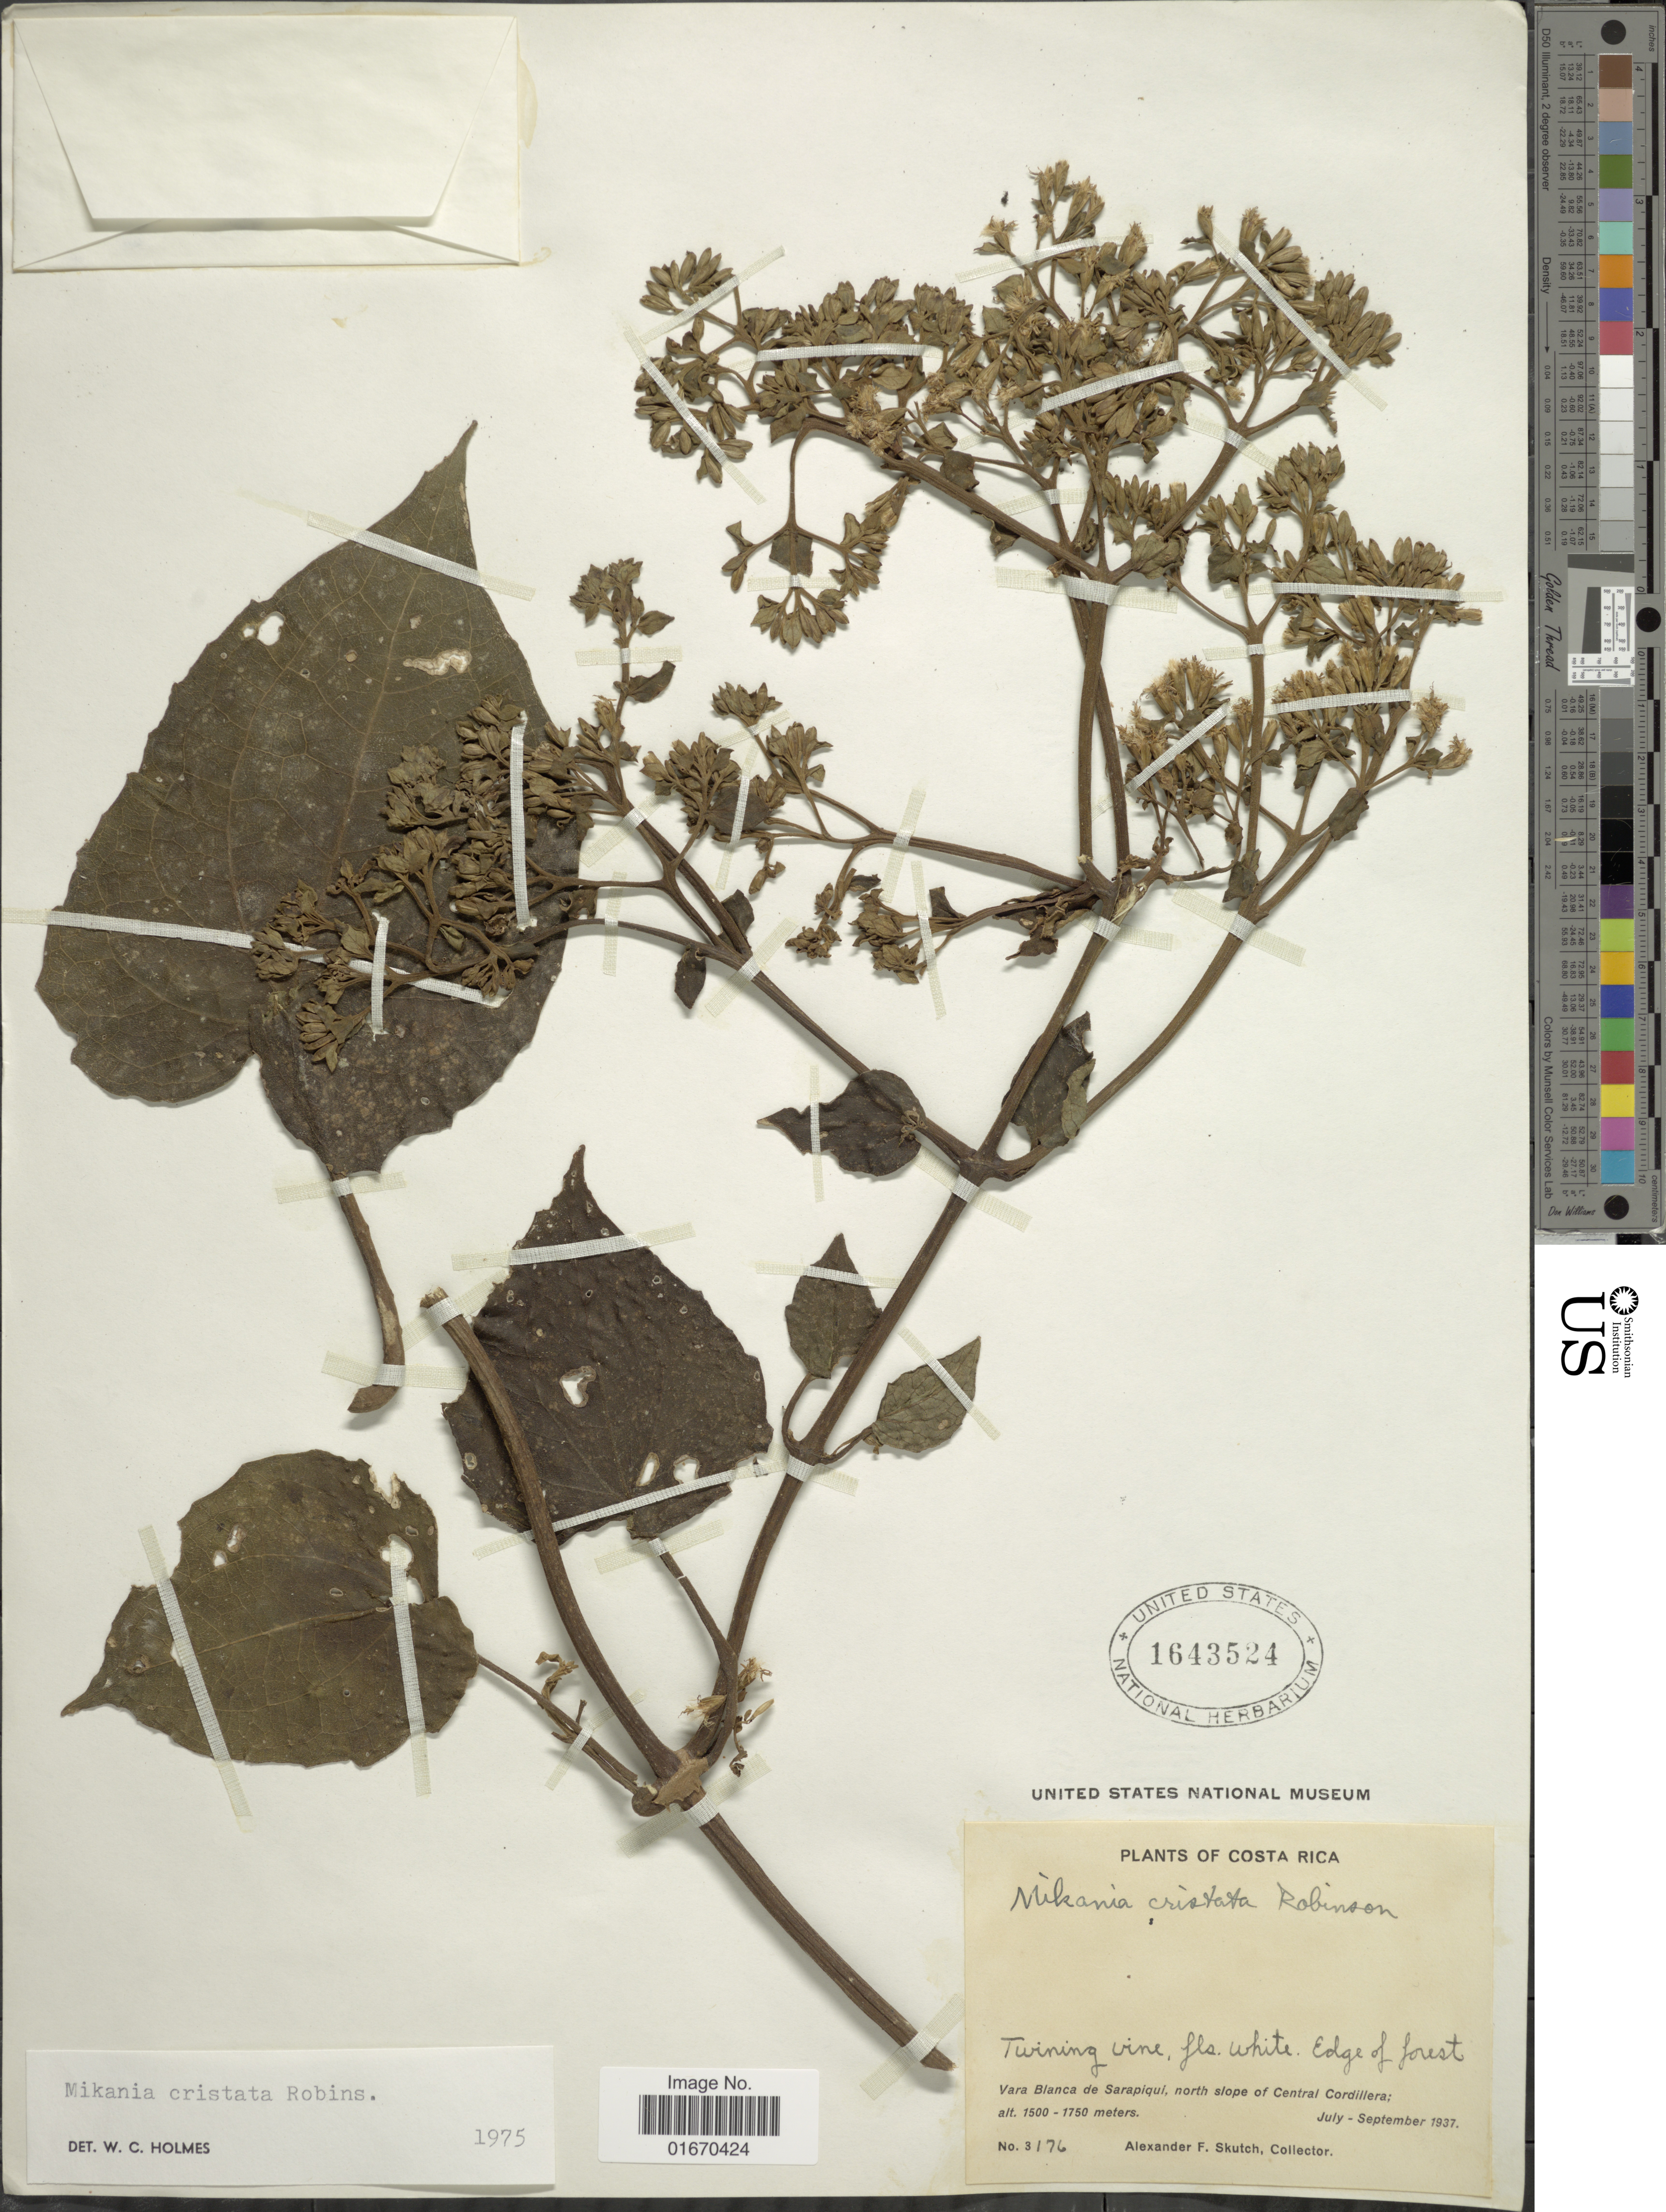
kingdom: Plantae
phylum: Tracheophyta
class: Magnoliopsida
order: Asterales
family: Asteraceae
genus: Mikania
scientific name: Mikania cristata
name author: B.L. Rob.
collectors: A. F. Skutch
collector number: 3176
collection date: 1937-07/1937-09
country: Costa Rica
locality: Vara Blanca de Sarapiqui, north slope of Central Cordillera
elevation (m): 1500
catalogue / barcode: US 1643524